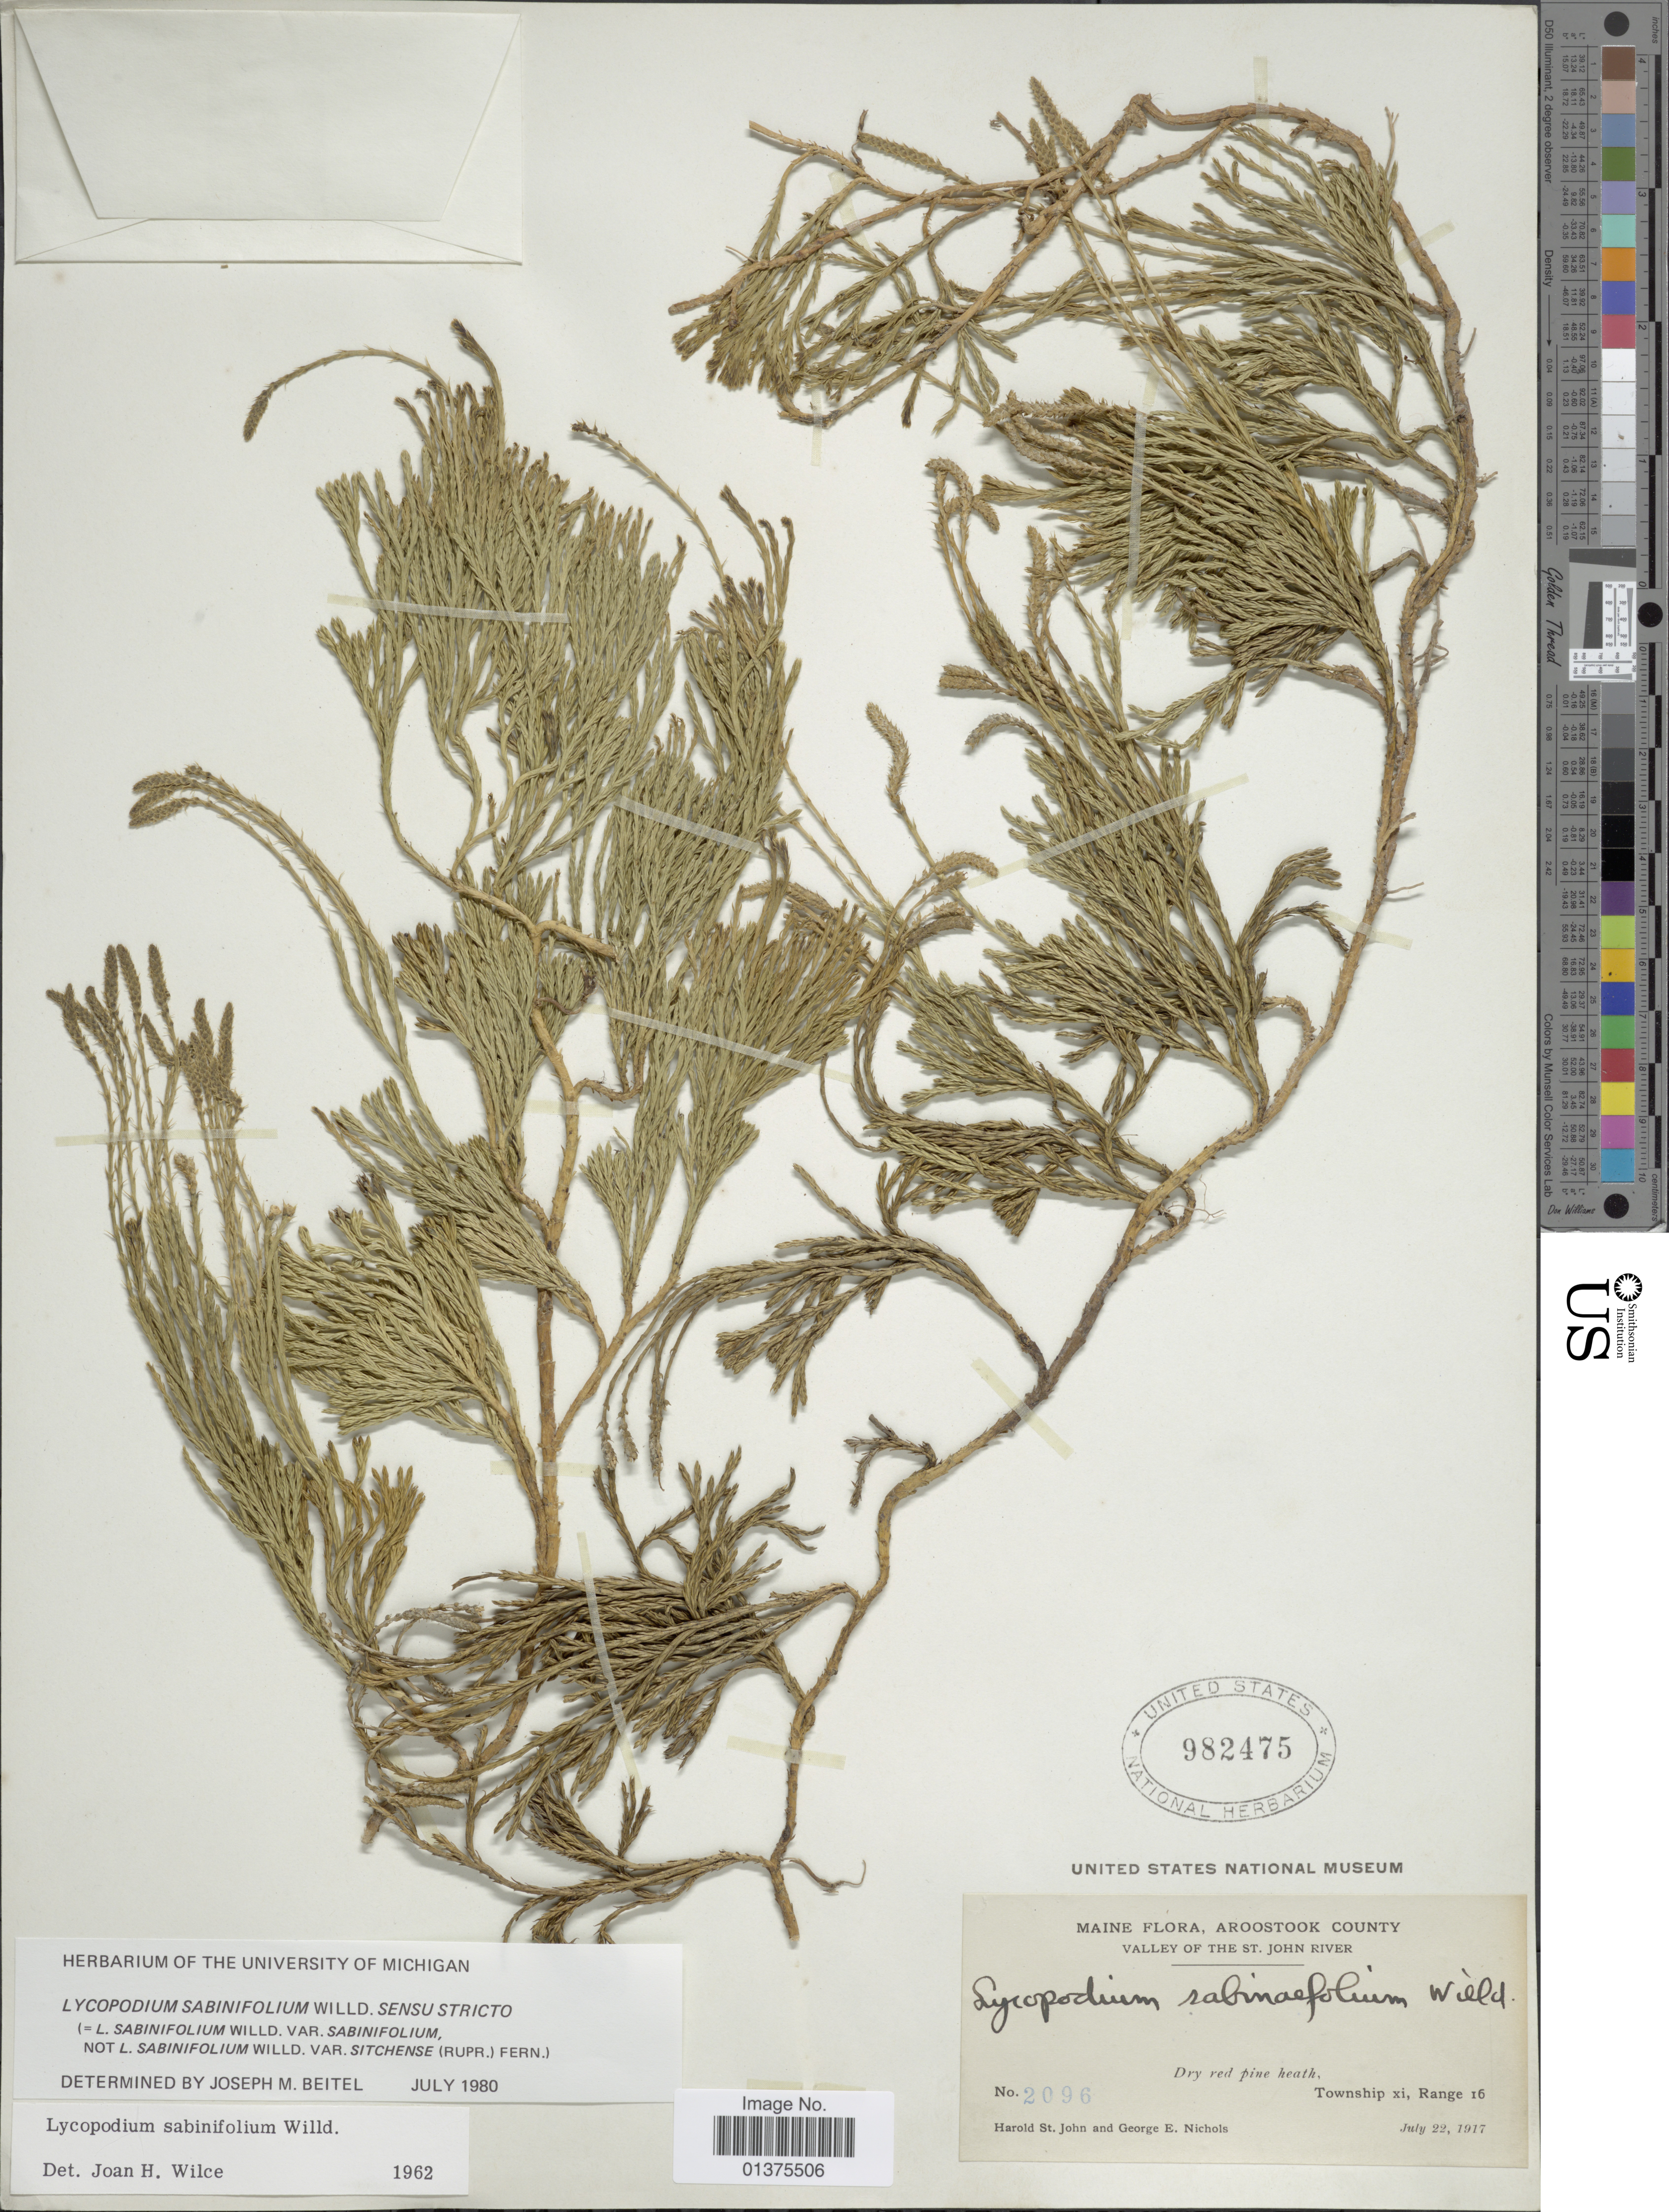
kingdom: Plantae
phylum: Tracheophyta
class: Lycopodiopsida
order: Lycopodiales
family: Lycopodiaceae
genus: Diphasiastrum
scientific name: Diphasiastrum x sabinifolium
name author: (Willd.) Holub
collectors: H. St. John & G. E. Nichols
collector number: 2096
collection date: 1917-07-22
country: United States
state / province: Maine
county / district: Aroostook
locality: Valley of the St. john River, Township xi, Range 16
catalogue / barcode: US 982475